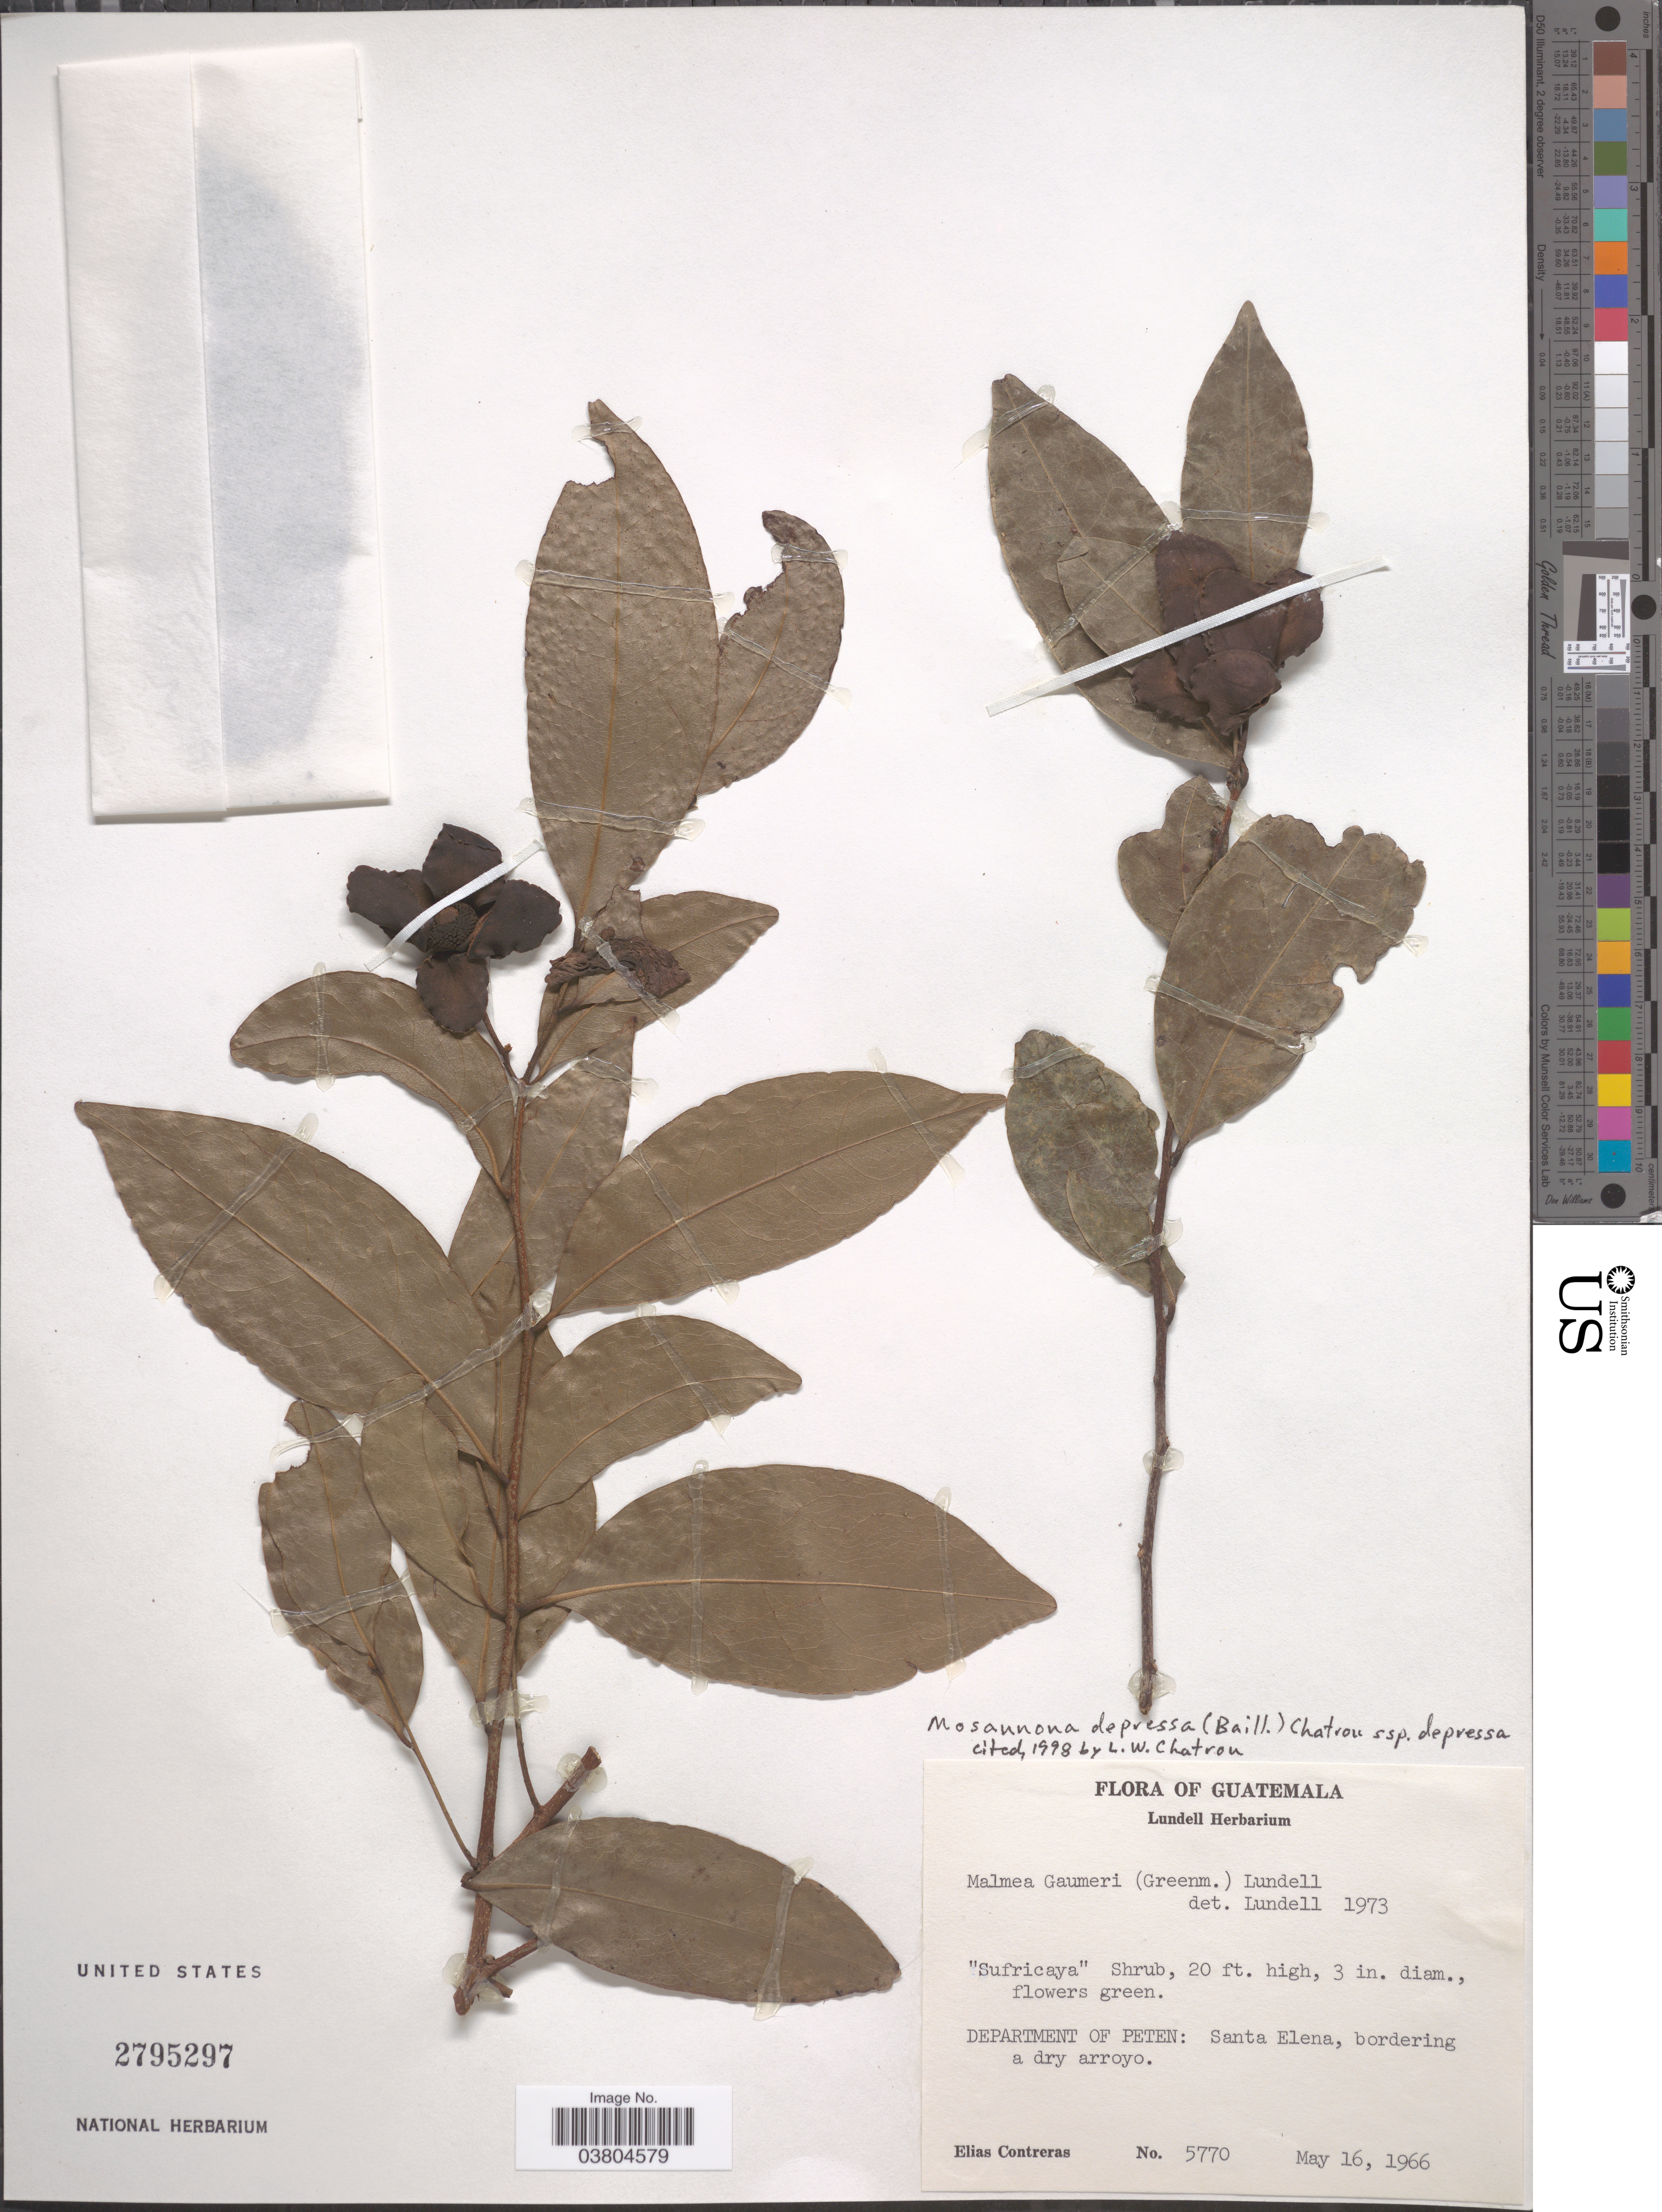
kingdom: Plantae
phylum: Tracheophyta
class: Magnoliopsida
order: Magnoliales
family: Annonaceae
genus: Mosannona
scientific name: Mosannona depressa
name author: (Baill.) Chatrou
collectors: E. Contreras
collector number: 5770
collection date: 1966-05-16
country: Guatemala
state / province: El Peten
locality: Department of Peten: Santa Elena, bordering a dry arroyo.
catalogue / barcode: US 2795297